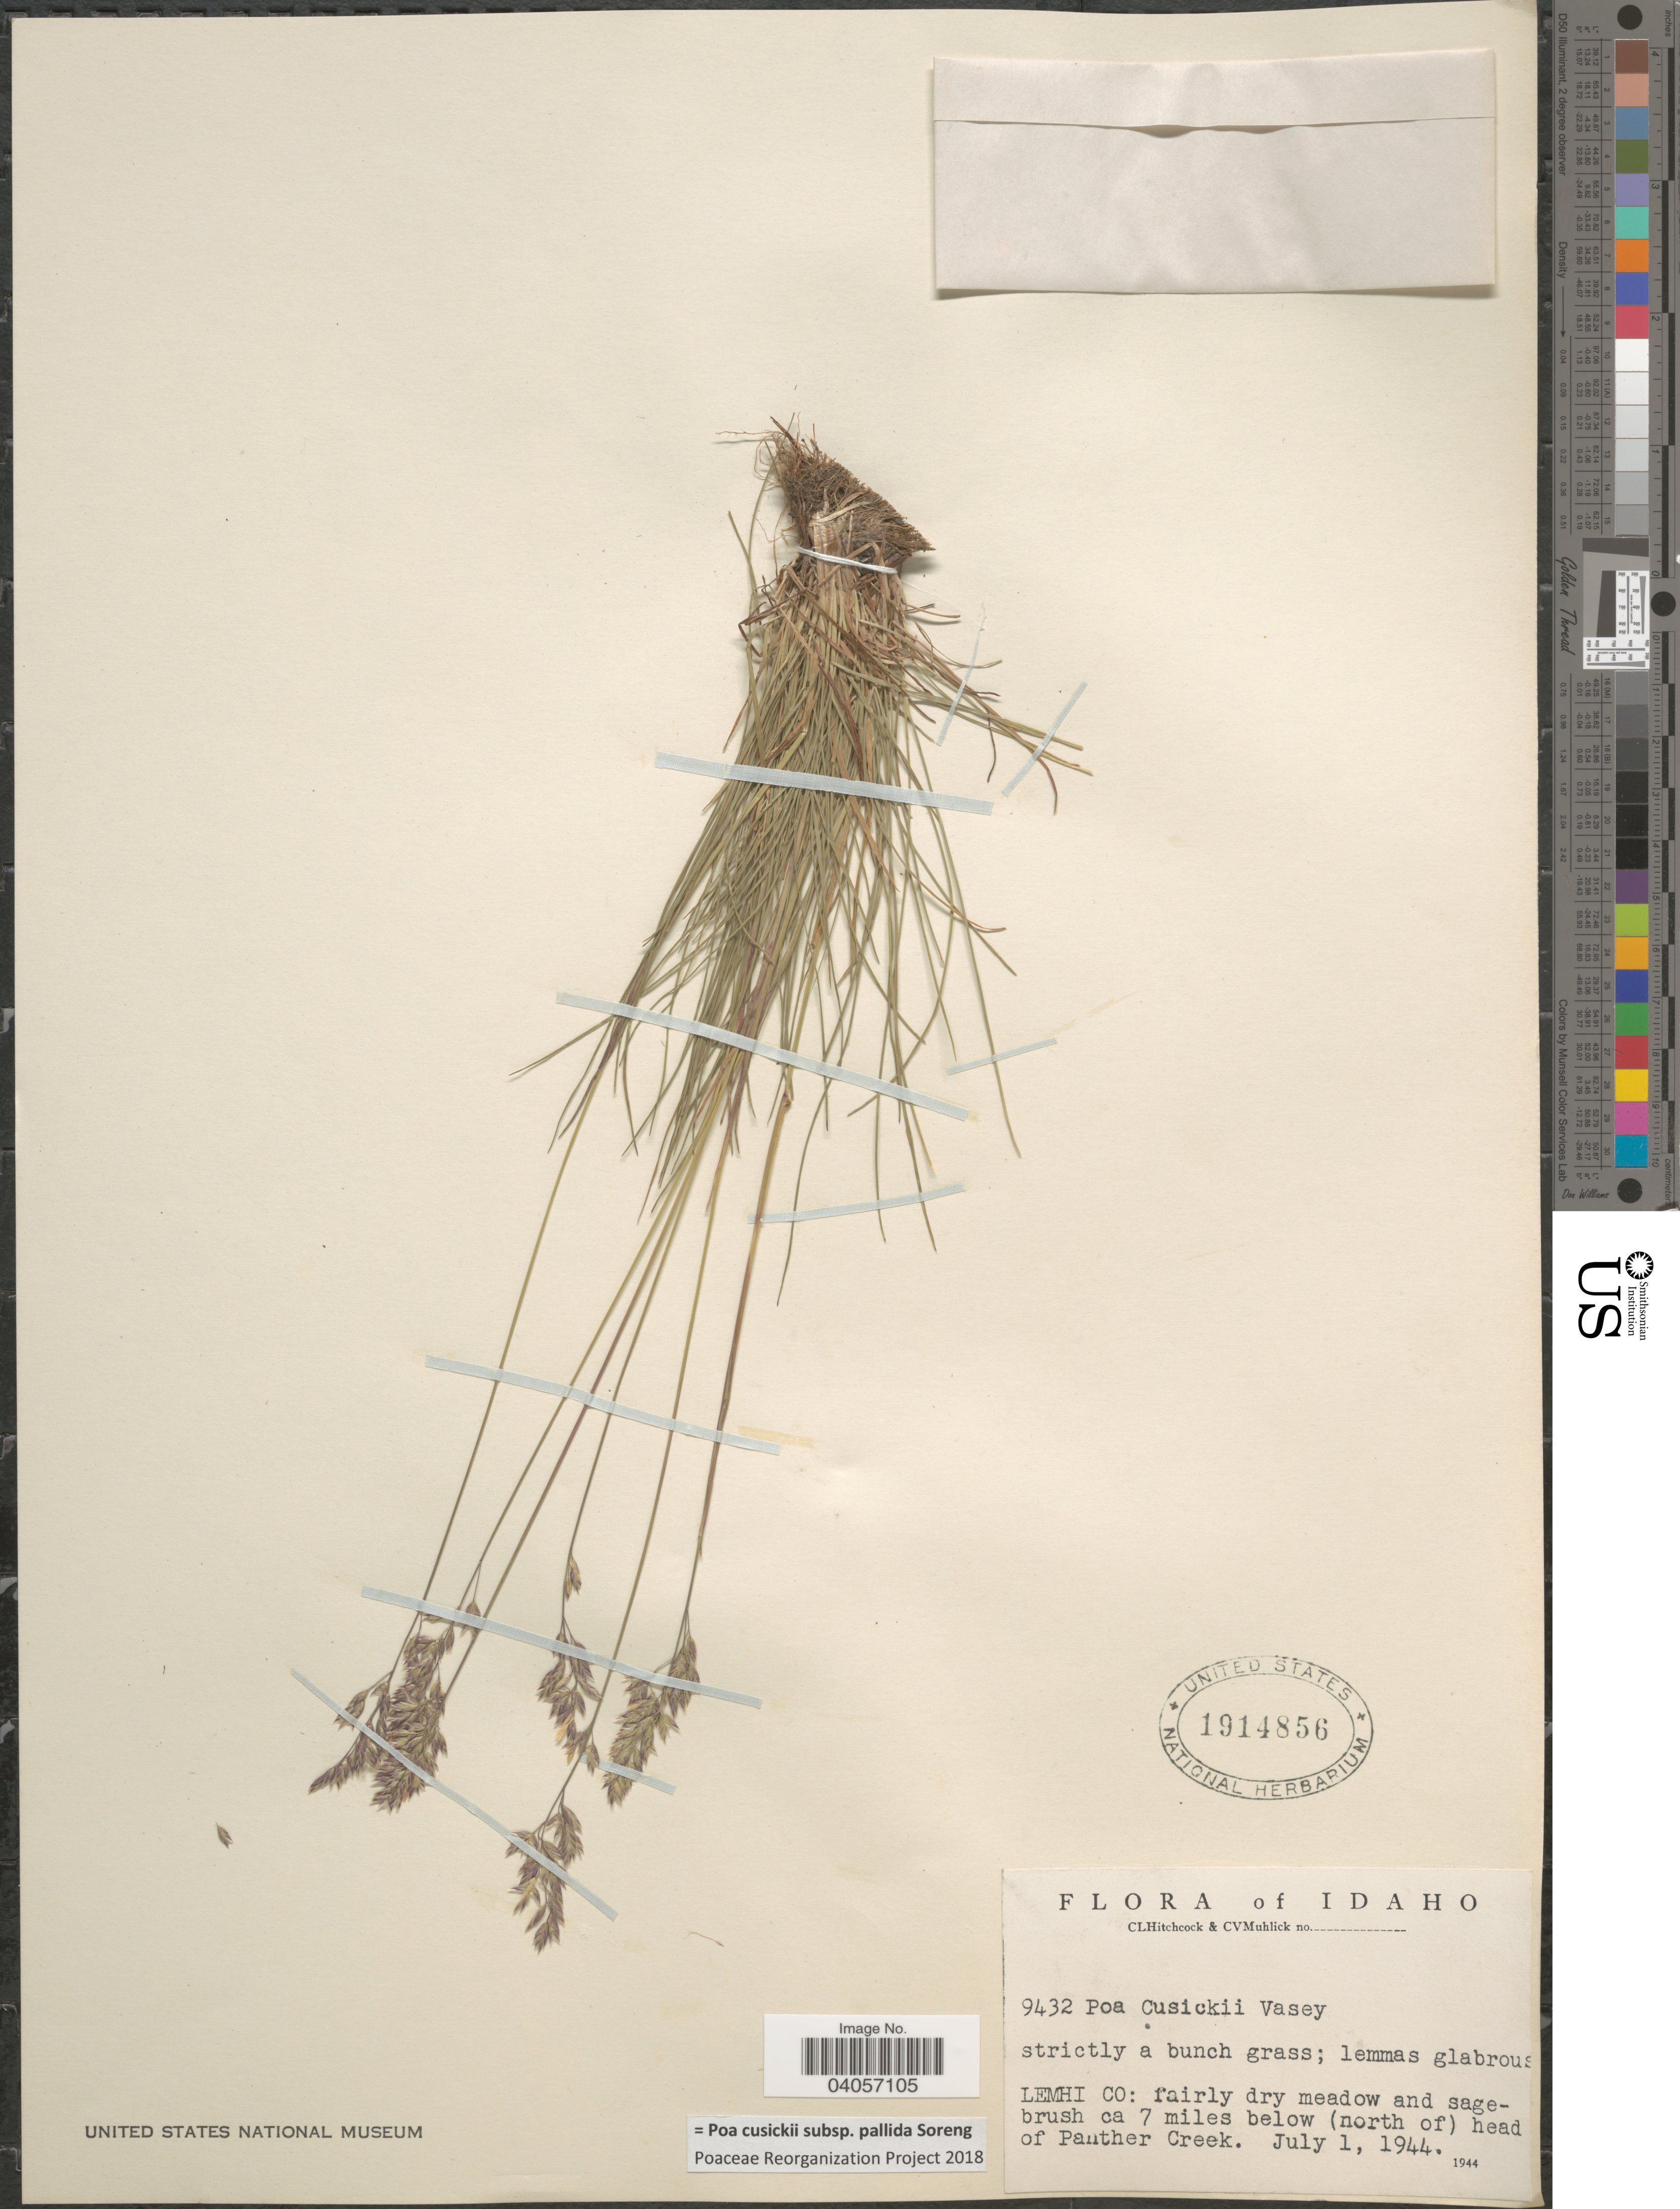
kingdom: Plantae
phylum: Tracheophyta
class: Liliopsida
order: Poales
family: Poaceae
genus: Poa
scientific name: Poa cusickii subsp. pallida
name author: Soreng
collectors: C. L. Hitchcock & C. V. Muhlick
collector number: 9432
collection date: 1944-07-01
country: United States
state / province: Idaho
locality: Lemhi Co: ca 7 miles below (north of) head of Panther Creek.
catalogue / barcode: US 1914856